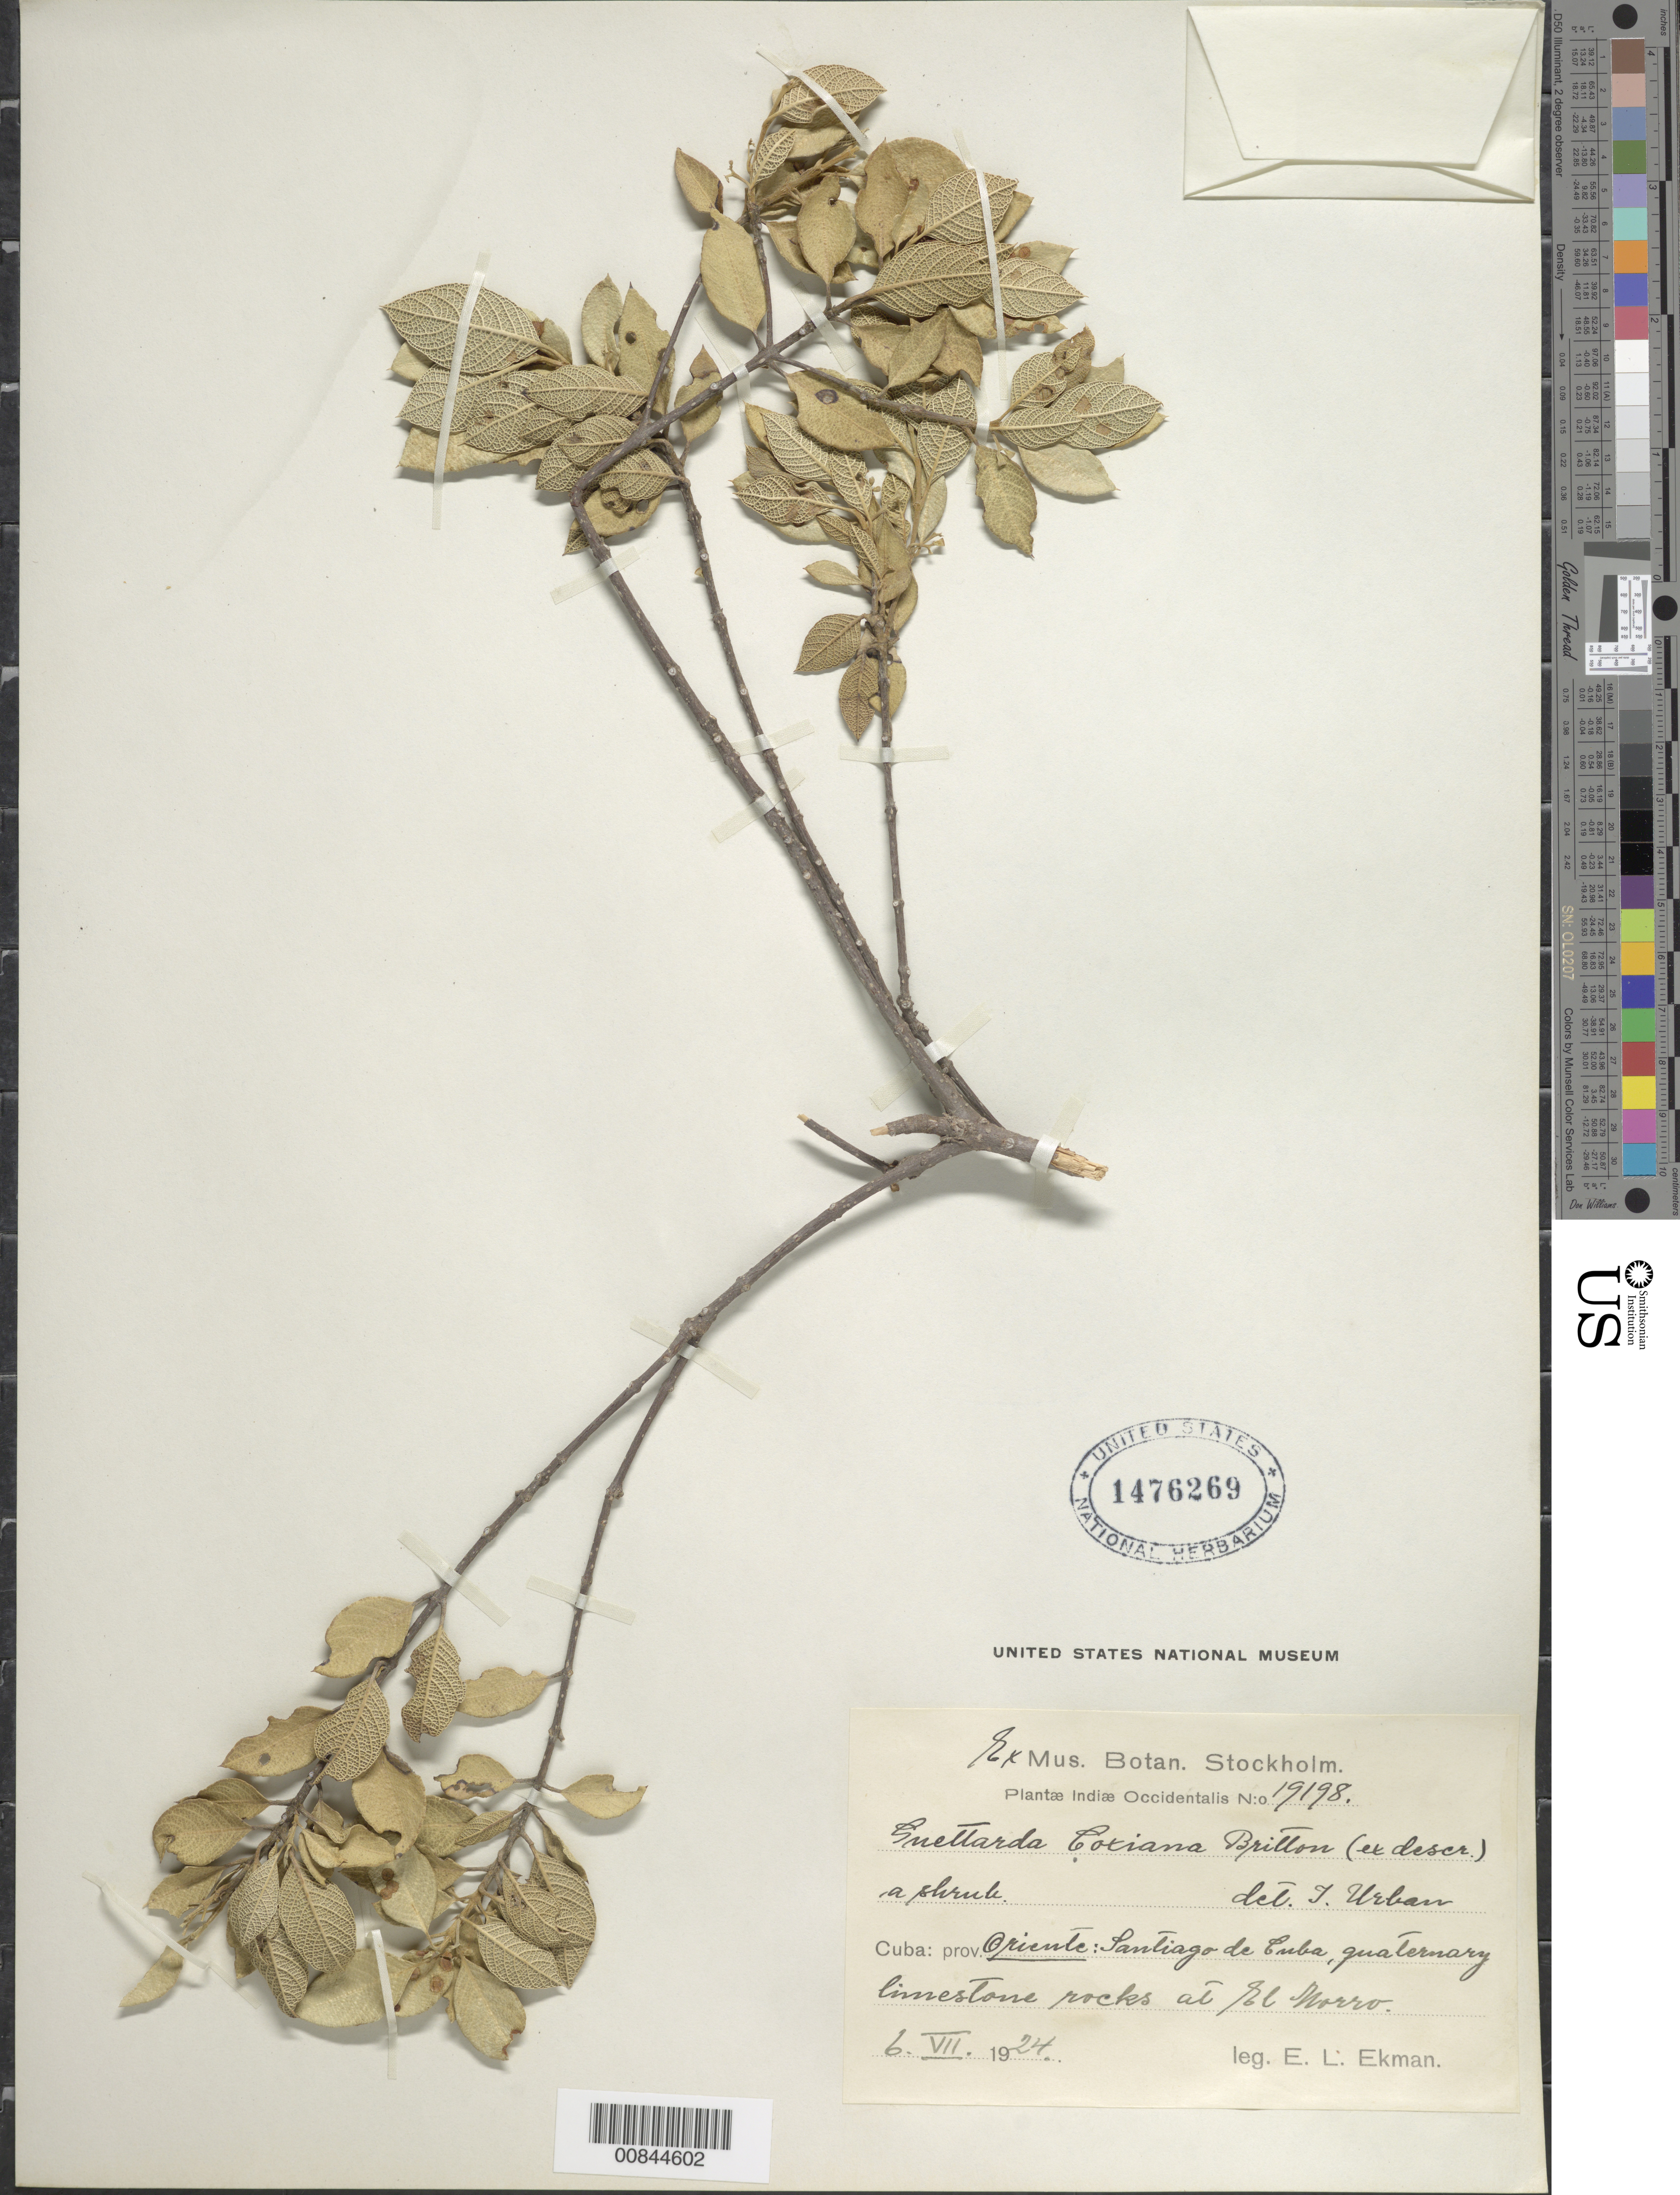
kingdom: Plantae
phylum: Tracheophyta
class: Magnoliopsida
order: Gentianales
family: Rubiaceae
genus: Guettarda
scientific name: Guettarda coxiana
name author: Britton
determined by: Urban, Ignatz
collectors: E. L. Ekman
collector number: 19198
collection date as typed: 06 Jul 1924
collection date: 1924-07-06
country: Cuba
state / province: Oriente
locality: Santiago, at El Morro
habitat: Quaternary limestone rocks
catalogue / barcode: US 1476269